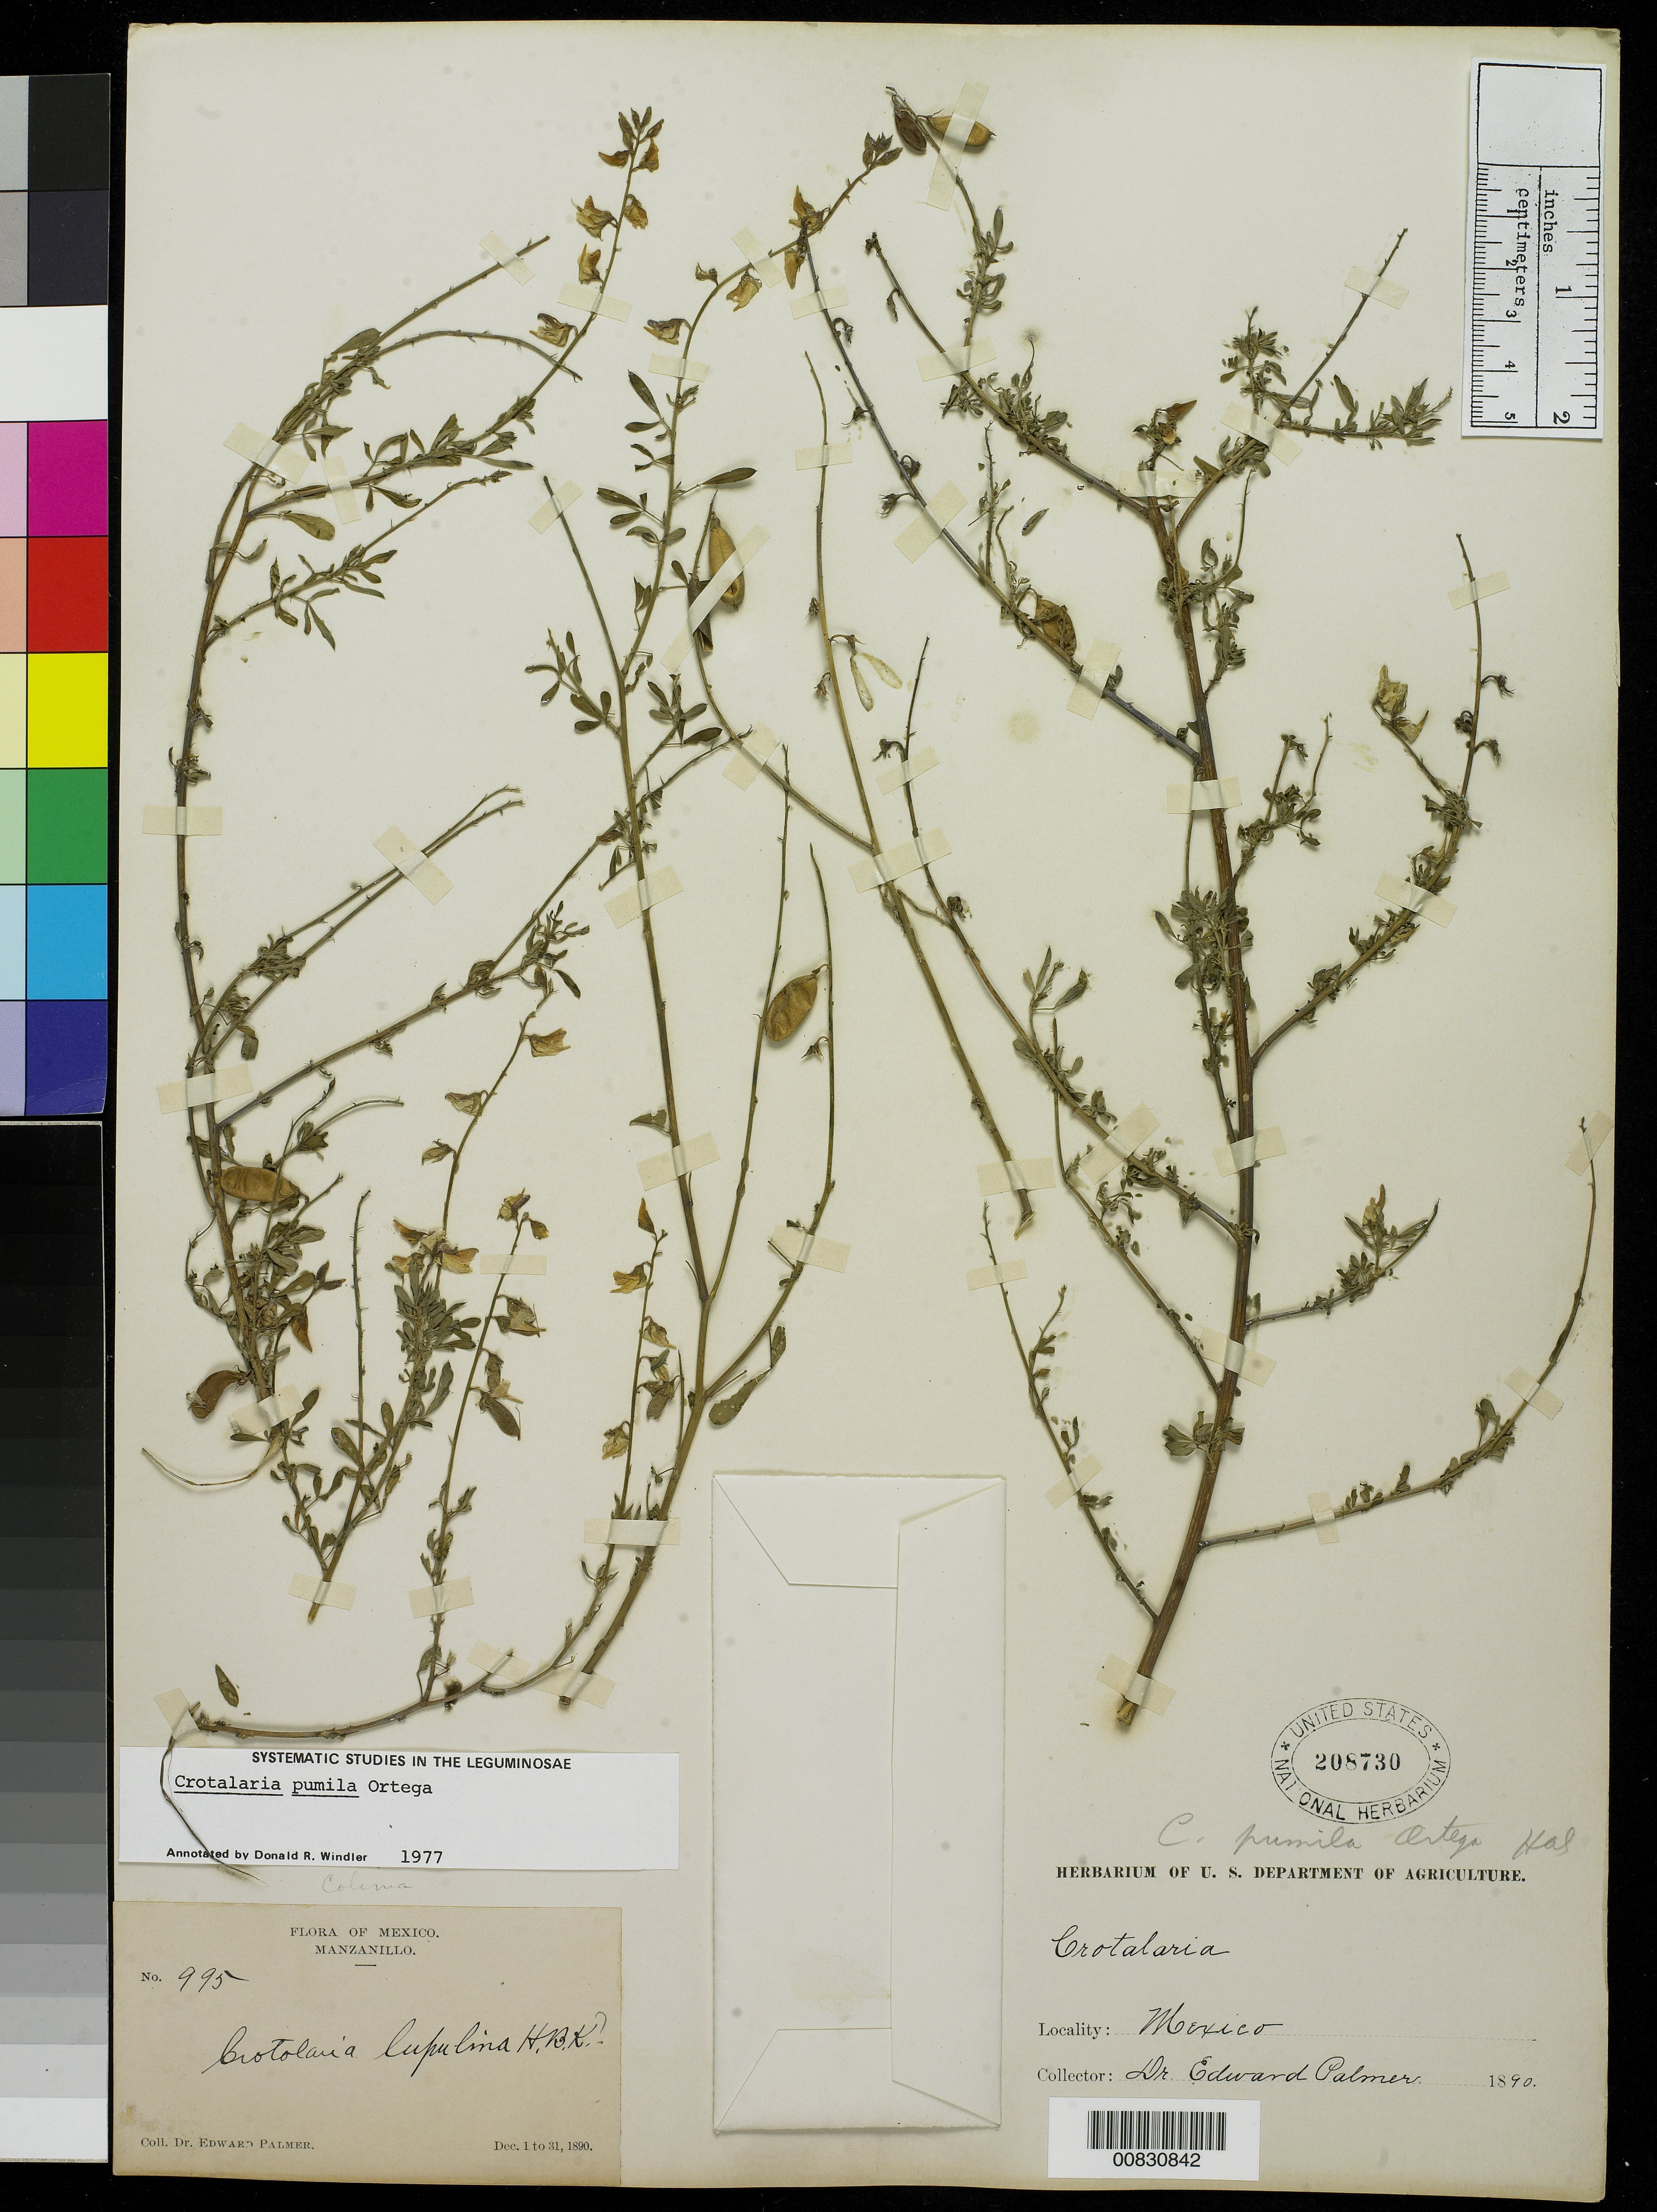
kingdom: Plantae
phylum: Tracheophyta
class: Magnoliopsida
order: Fabales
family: Fabaceae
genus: Crotalaria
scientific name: Crotalaria pumila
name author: Ortega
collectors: E. Palmer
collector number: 995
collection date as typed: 01 Dec 1890 to 31 Dec 1890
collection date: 1890-12-01/1890-12-31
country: Mexico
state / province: Colima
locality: Manzanillo, Colima.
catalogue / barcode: US 208730